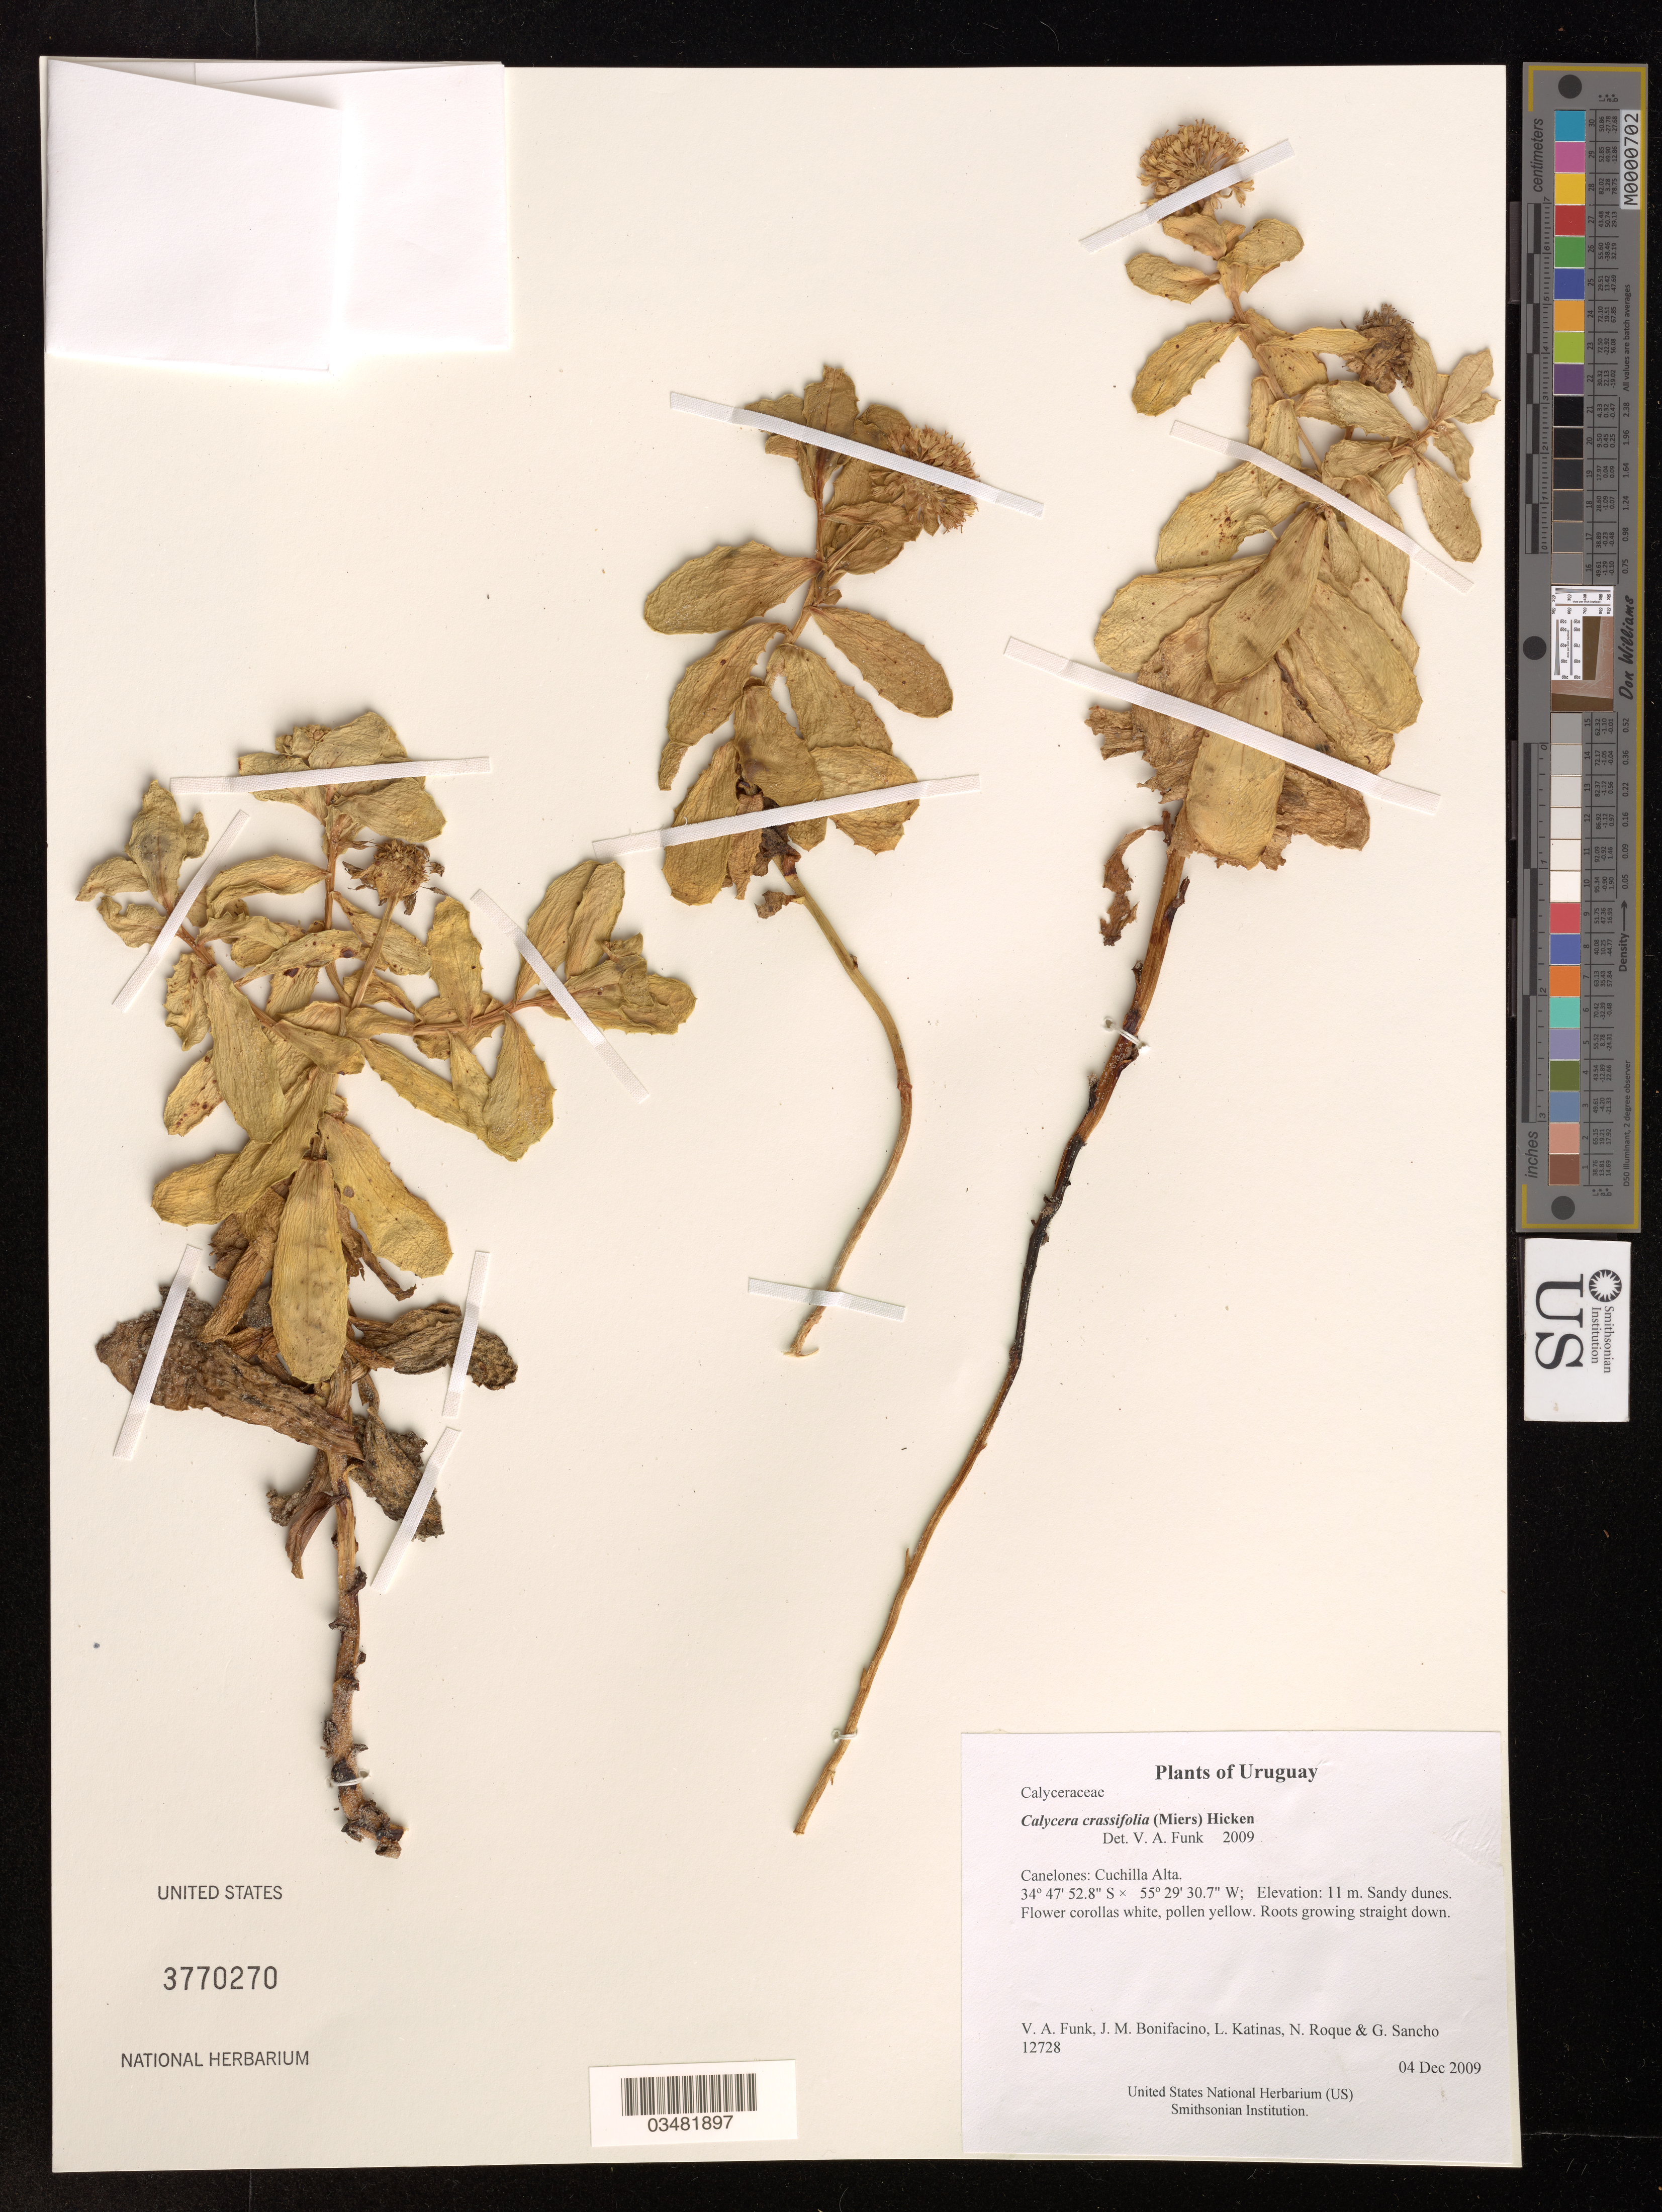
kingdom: Plantae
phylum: Tracheophyta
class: Magnoliopsida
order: Asterales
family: Calyceraceae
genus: Calycera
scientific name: Calycera crassifolia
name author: (Miers) Hicken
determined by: Funk, Vicki A., (BOT), Smithsonian Institution - National Museum of Natural History (UNITED STATES)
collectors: V. Funk, M. Bonifacino, L. Katinas & N. Roque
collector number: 12728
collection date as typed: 4 Dec 2009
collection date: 2009-12-04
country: Uruguay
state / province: Canelones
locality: Cuchilla Alta.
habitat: Sandy dunes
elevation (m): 11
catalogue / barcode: US 3770270